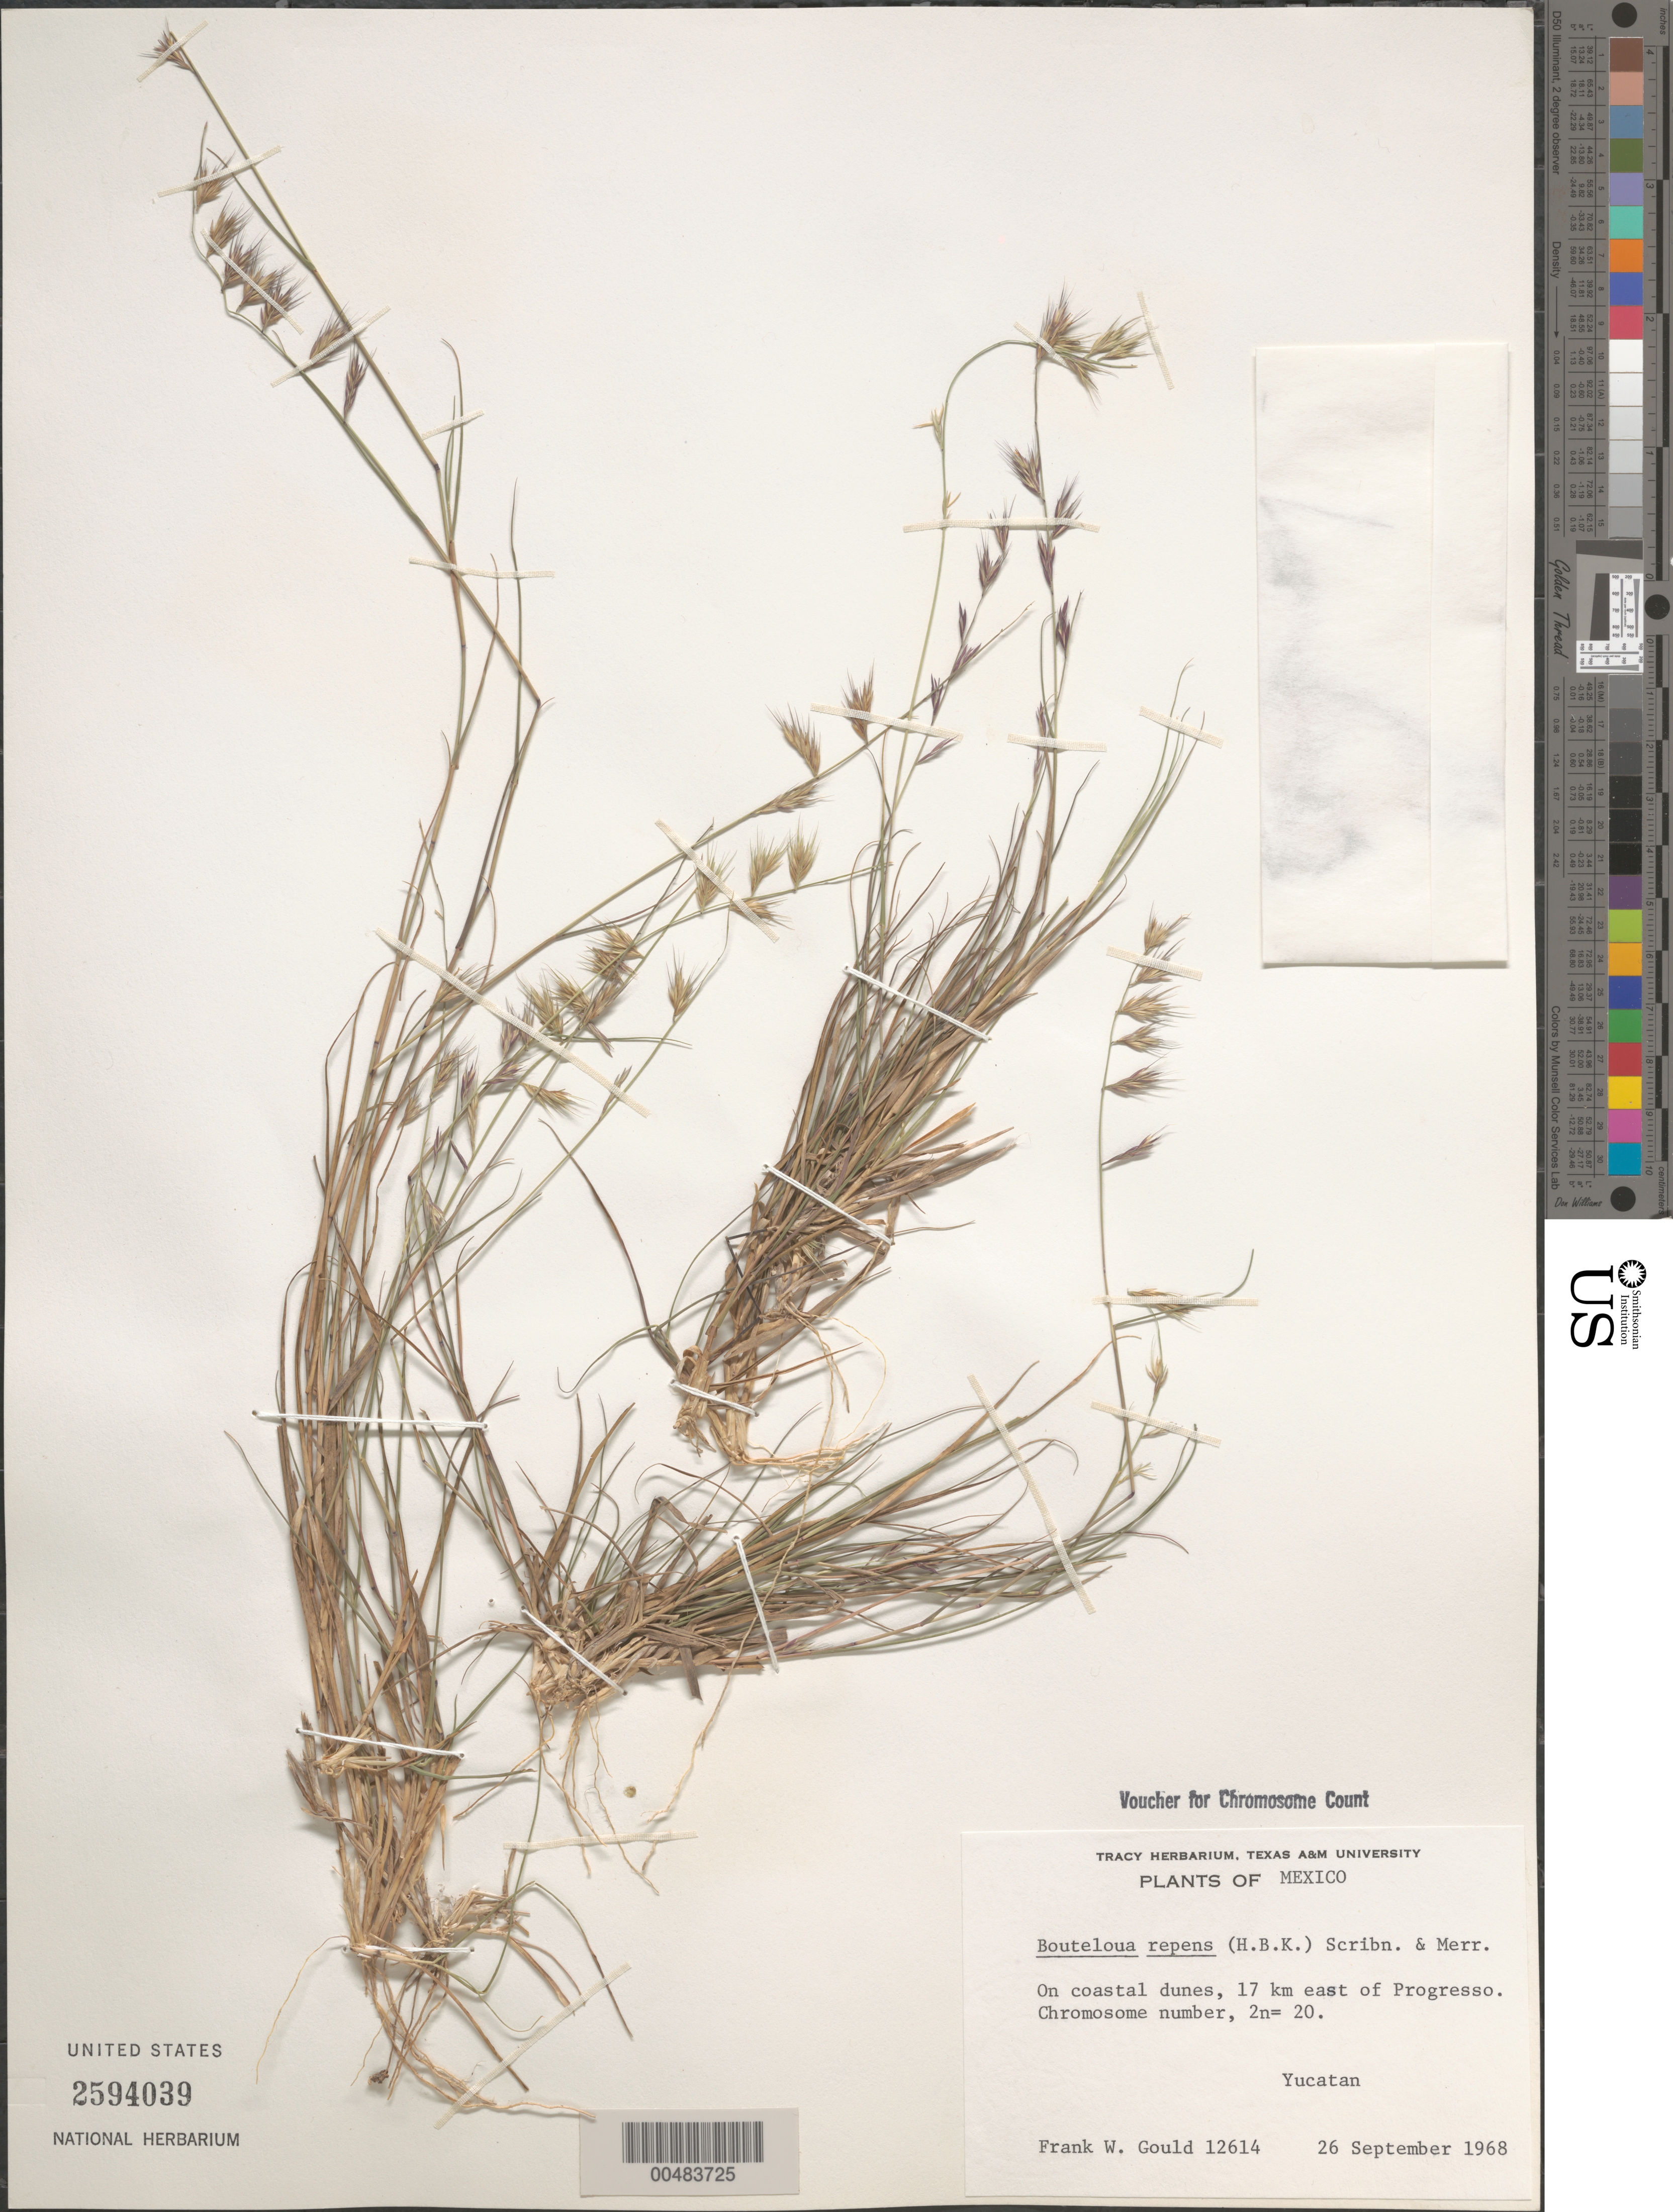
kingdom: Plantae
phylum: Tracheophyta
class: Liliopsida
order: Poales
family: Poaceae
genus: Bouteloua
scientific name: Bouteloua repens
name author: (Kunth) Scribn. & Merr.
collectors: F. W. Gould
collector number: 12614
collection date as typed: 26 Sep 1968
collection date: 1968-09-26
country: Mexico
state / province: Yucatan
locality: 17 km E of Progresso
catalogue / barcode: US 2594039